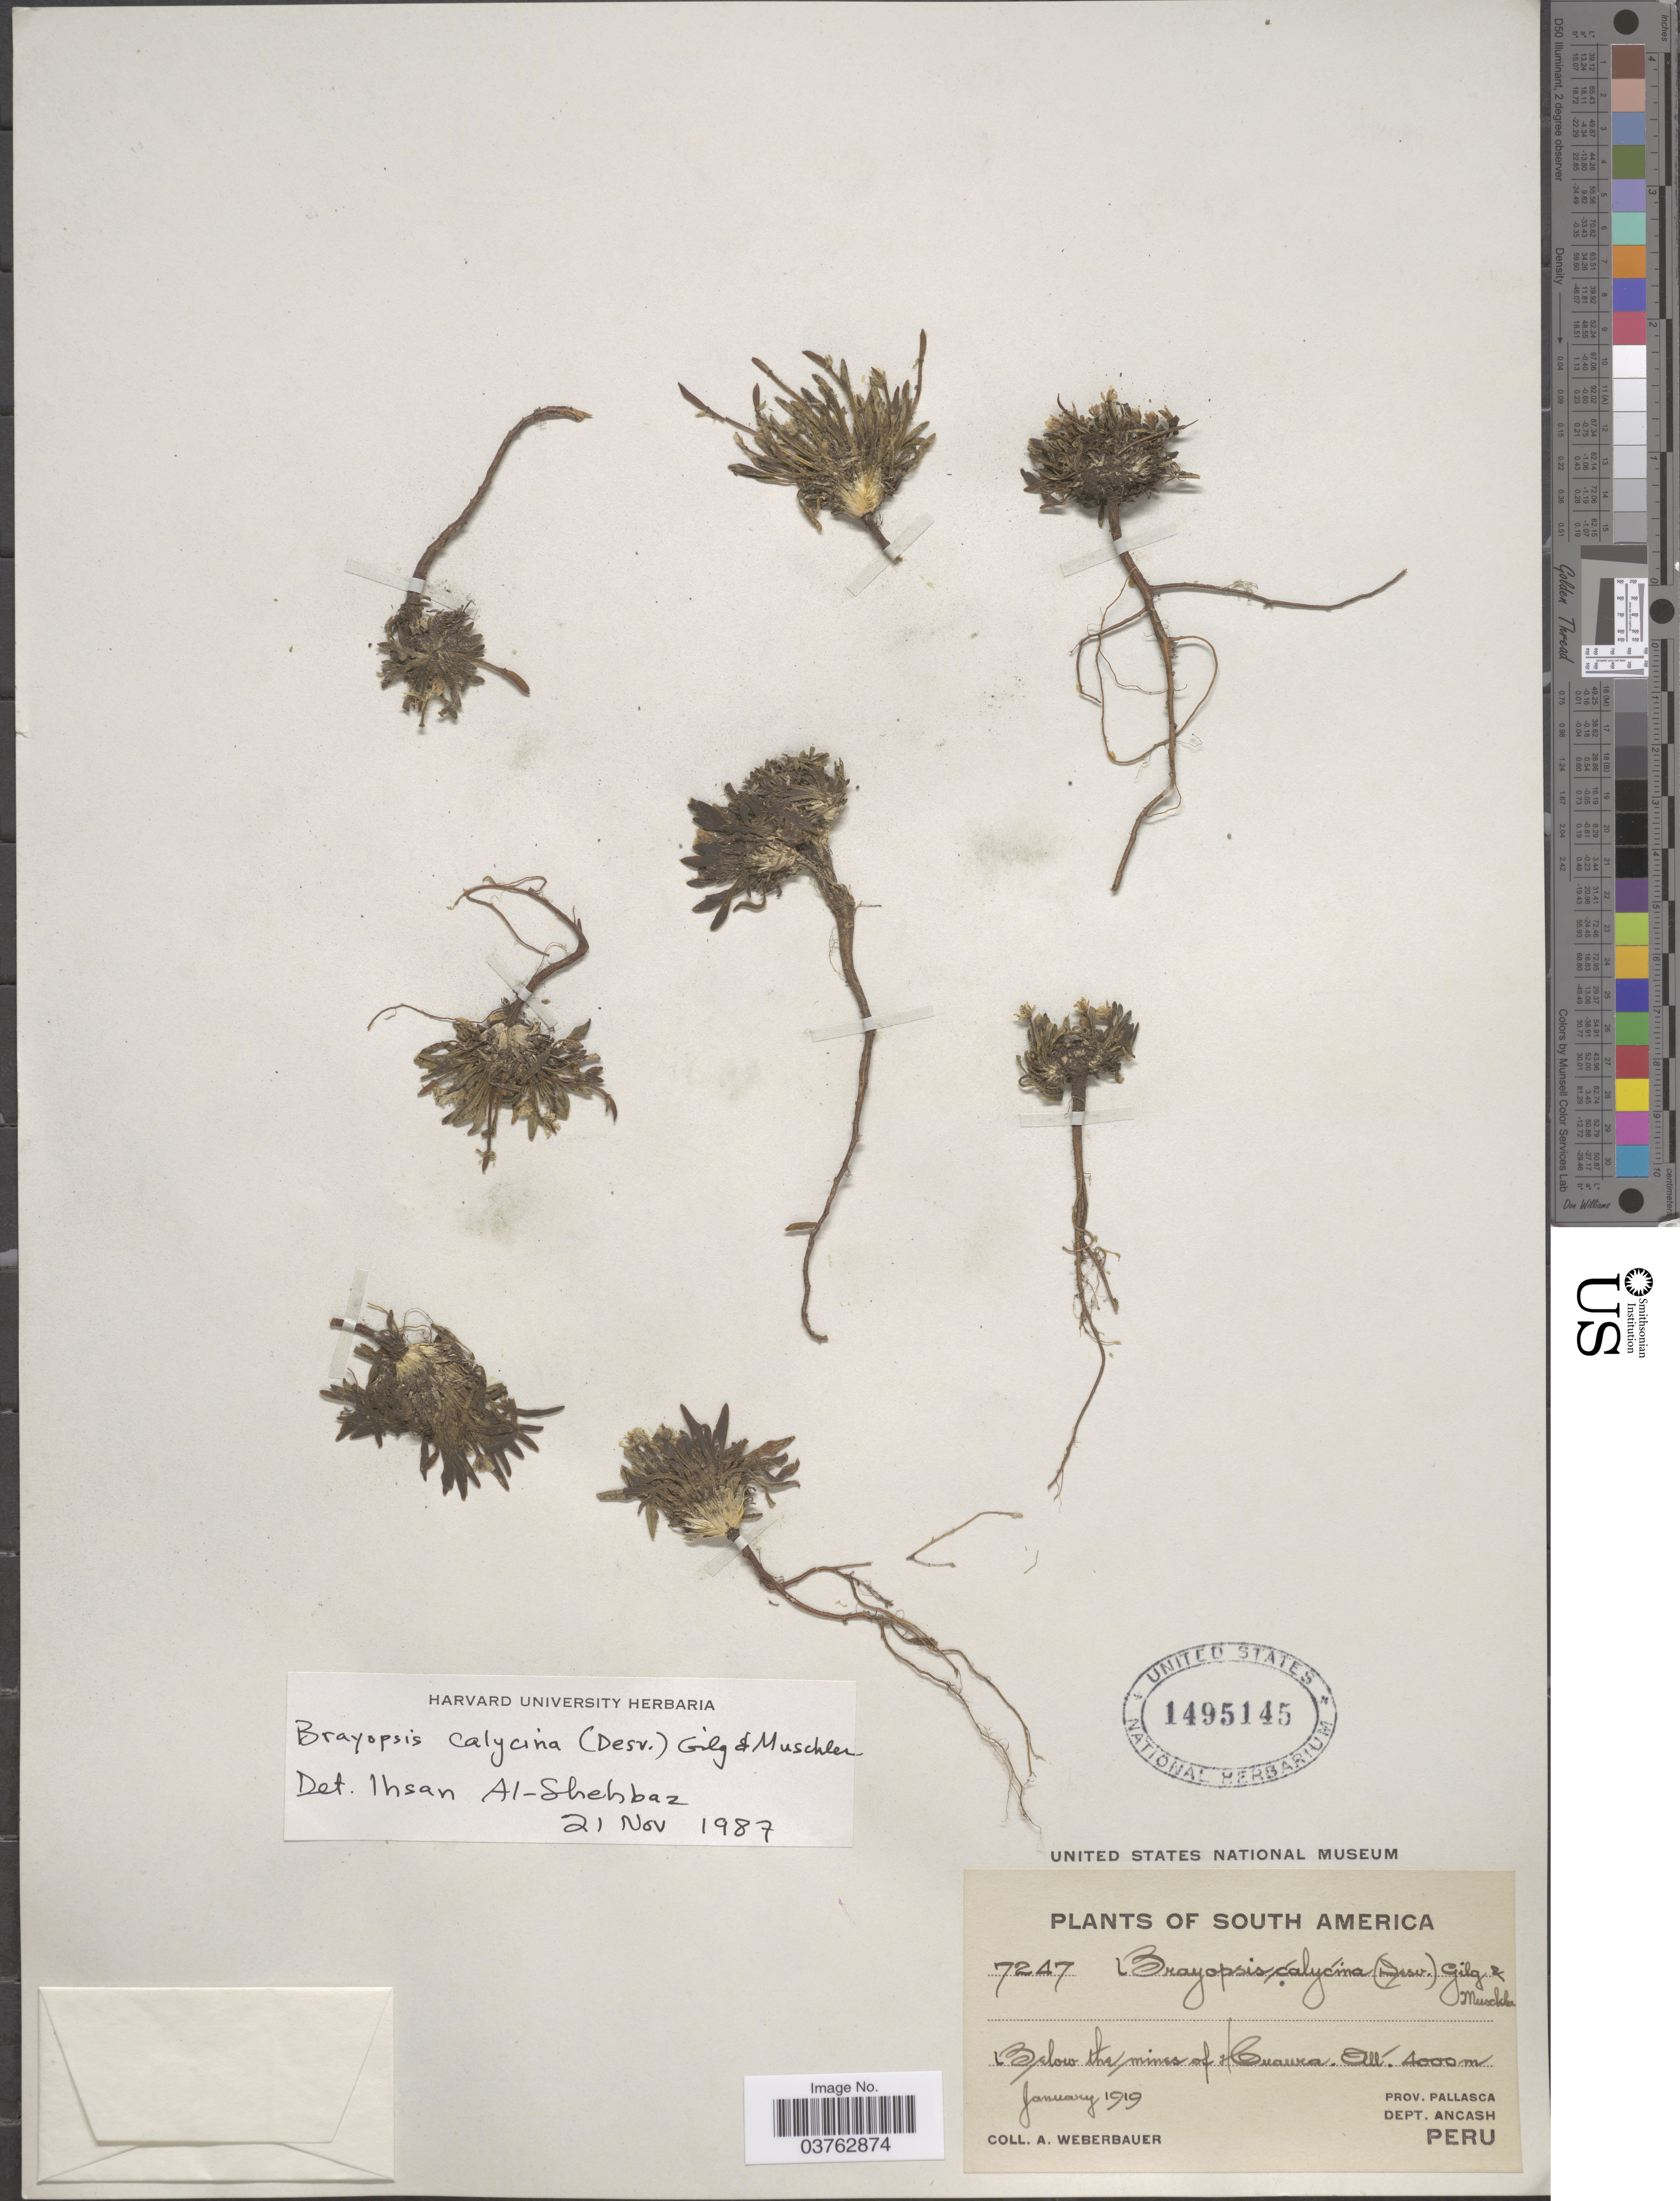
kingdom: Plantae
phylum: Tracheophyta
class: Magnoliopsida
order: Brassicales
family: Brassicaceae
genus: Brayopsis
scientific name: Brayopsis calycina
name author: (Desv.) Gilg & Muschl.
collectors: A. Weberbauer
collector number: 7247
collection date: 1919-01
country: Peru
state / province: Ancash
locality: Below the mines of Huanca. Prov. Pallasca. Dept. Ancash.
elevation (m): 4000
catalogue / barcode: US 1495145